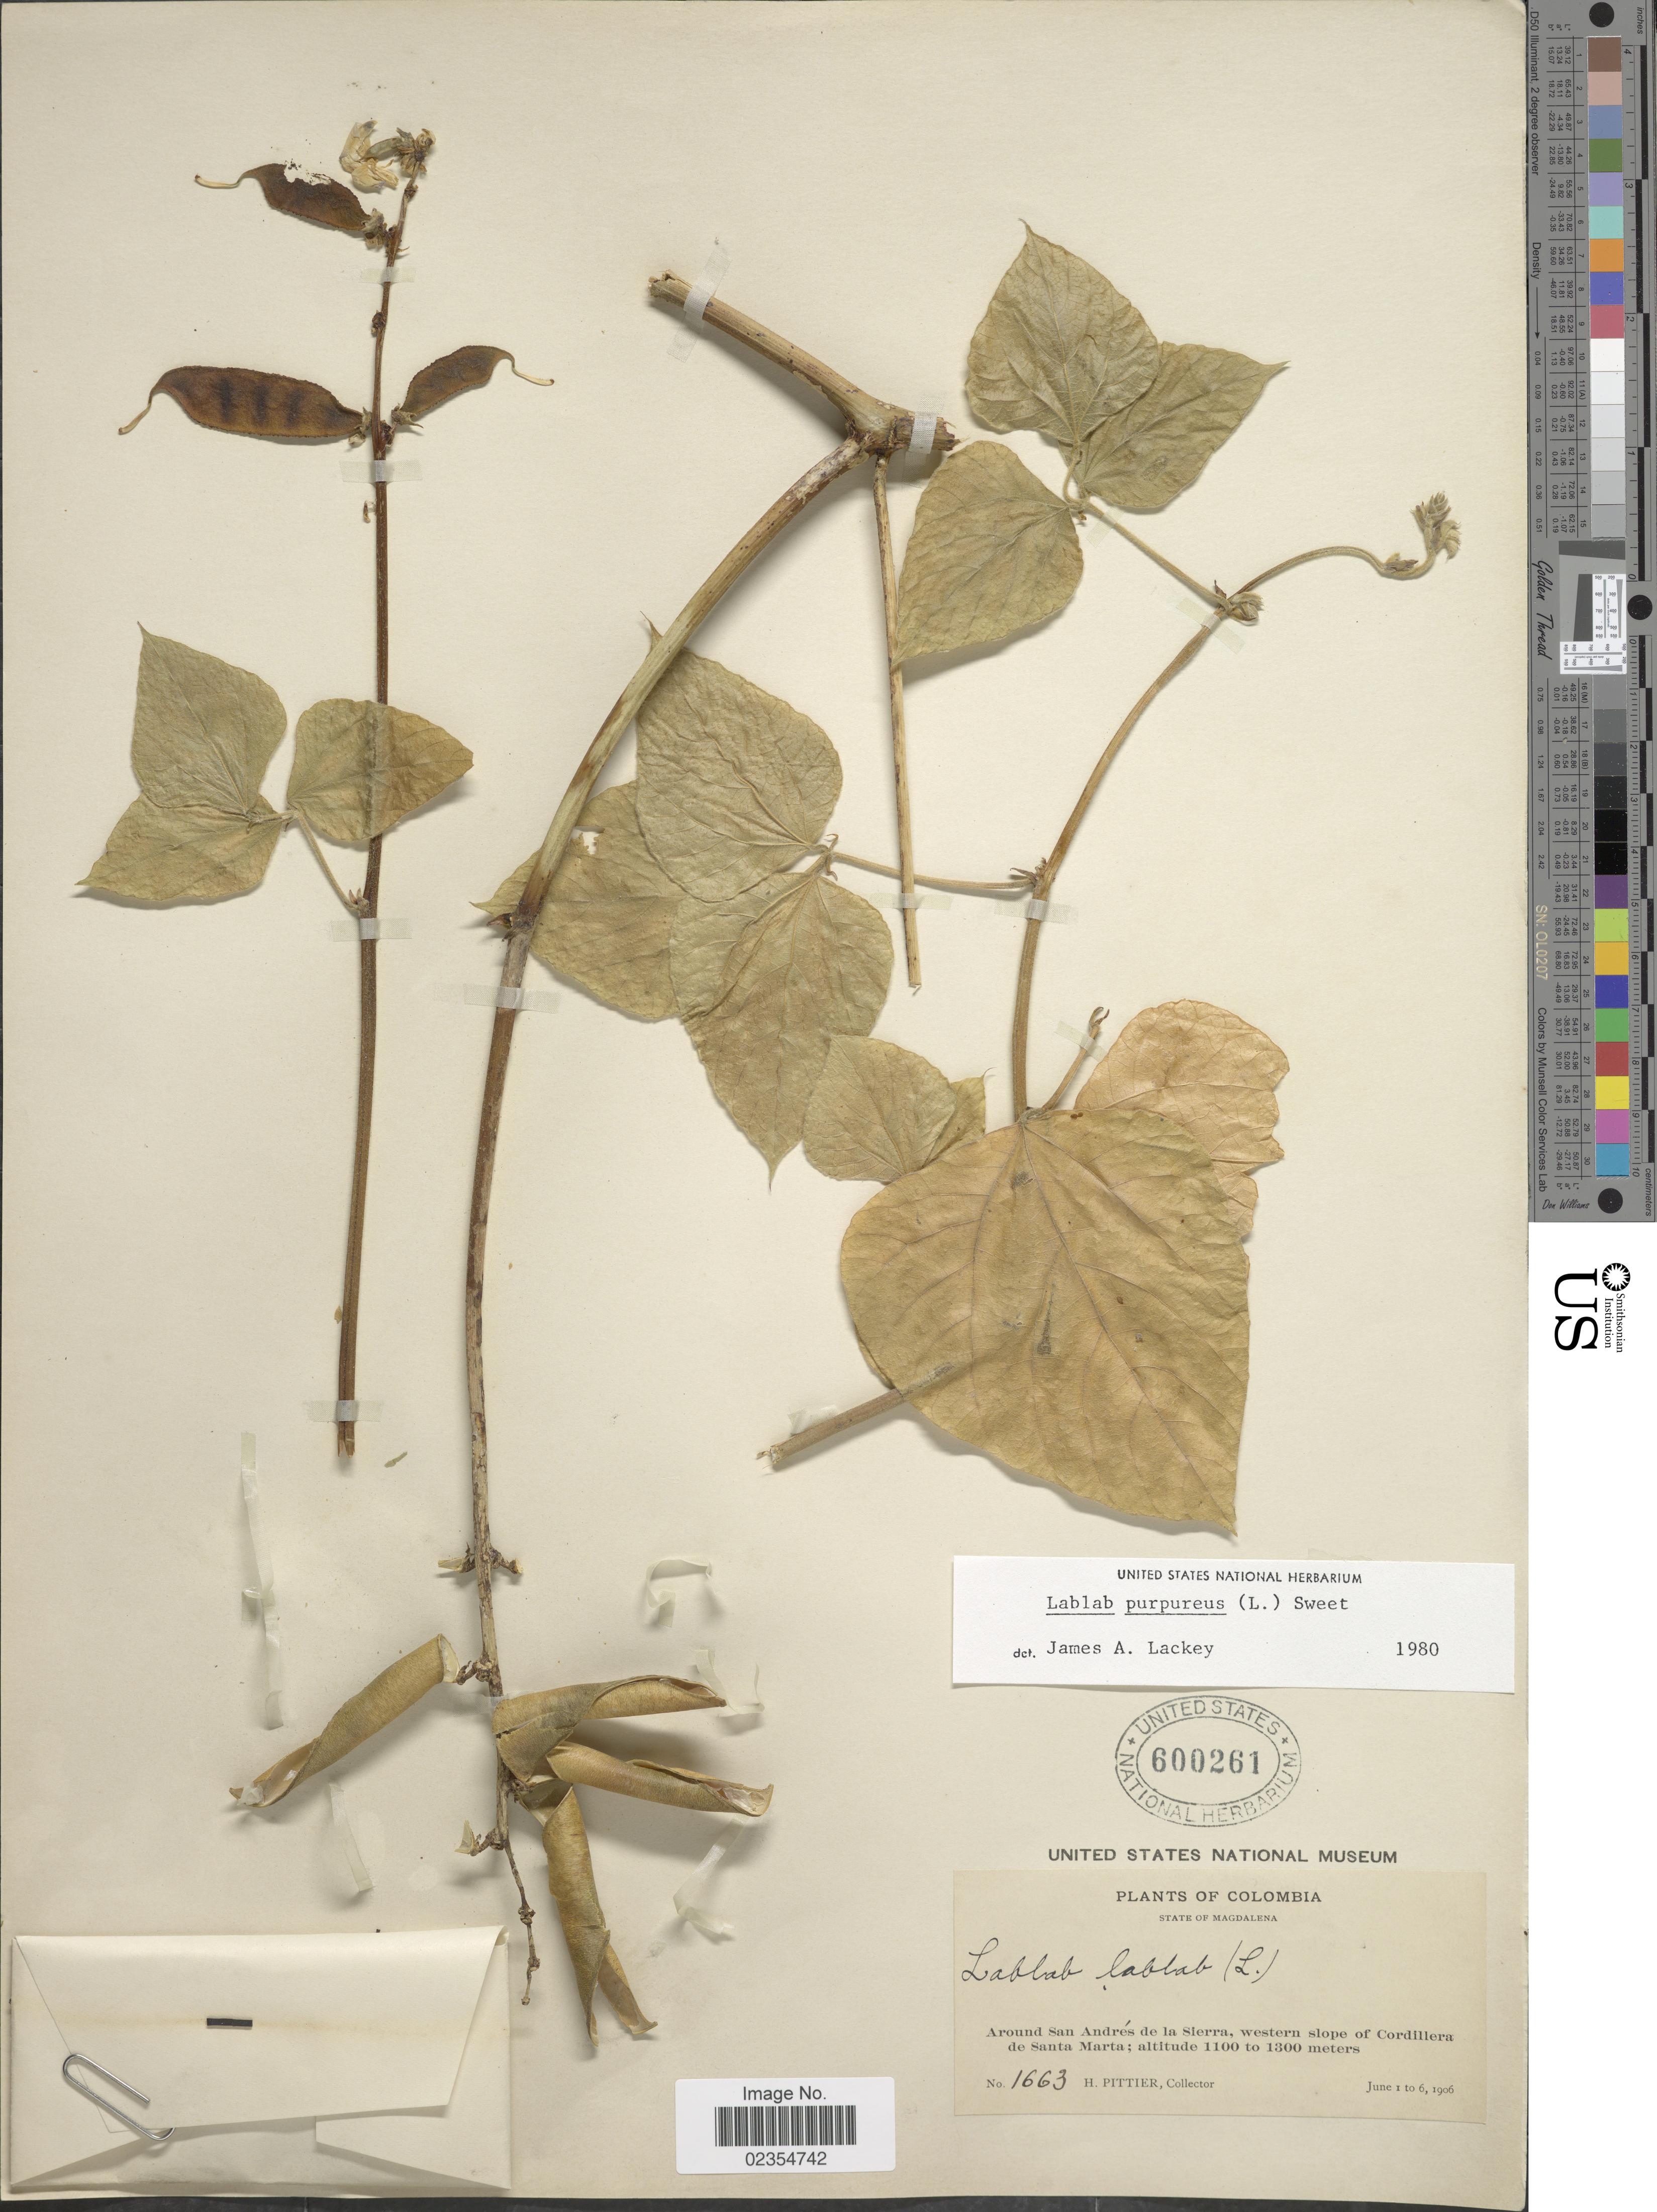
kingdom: Plantae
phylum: Tracheophyta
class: Magnoliopsida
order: Fabales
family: Fabaceae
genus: Lablab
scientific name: Lablab purpureus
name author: (L.) Sweet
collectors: H. F. Pittier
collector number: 1663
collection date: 1906-06-01/1906-06-06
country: Colombia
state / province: Magdalena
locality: Around San Andres de la Sierra, western slope of Cordillera de Santa Marta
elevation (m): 1100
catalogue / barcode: US 600261